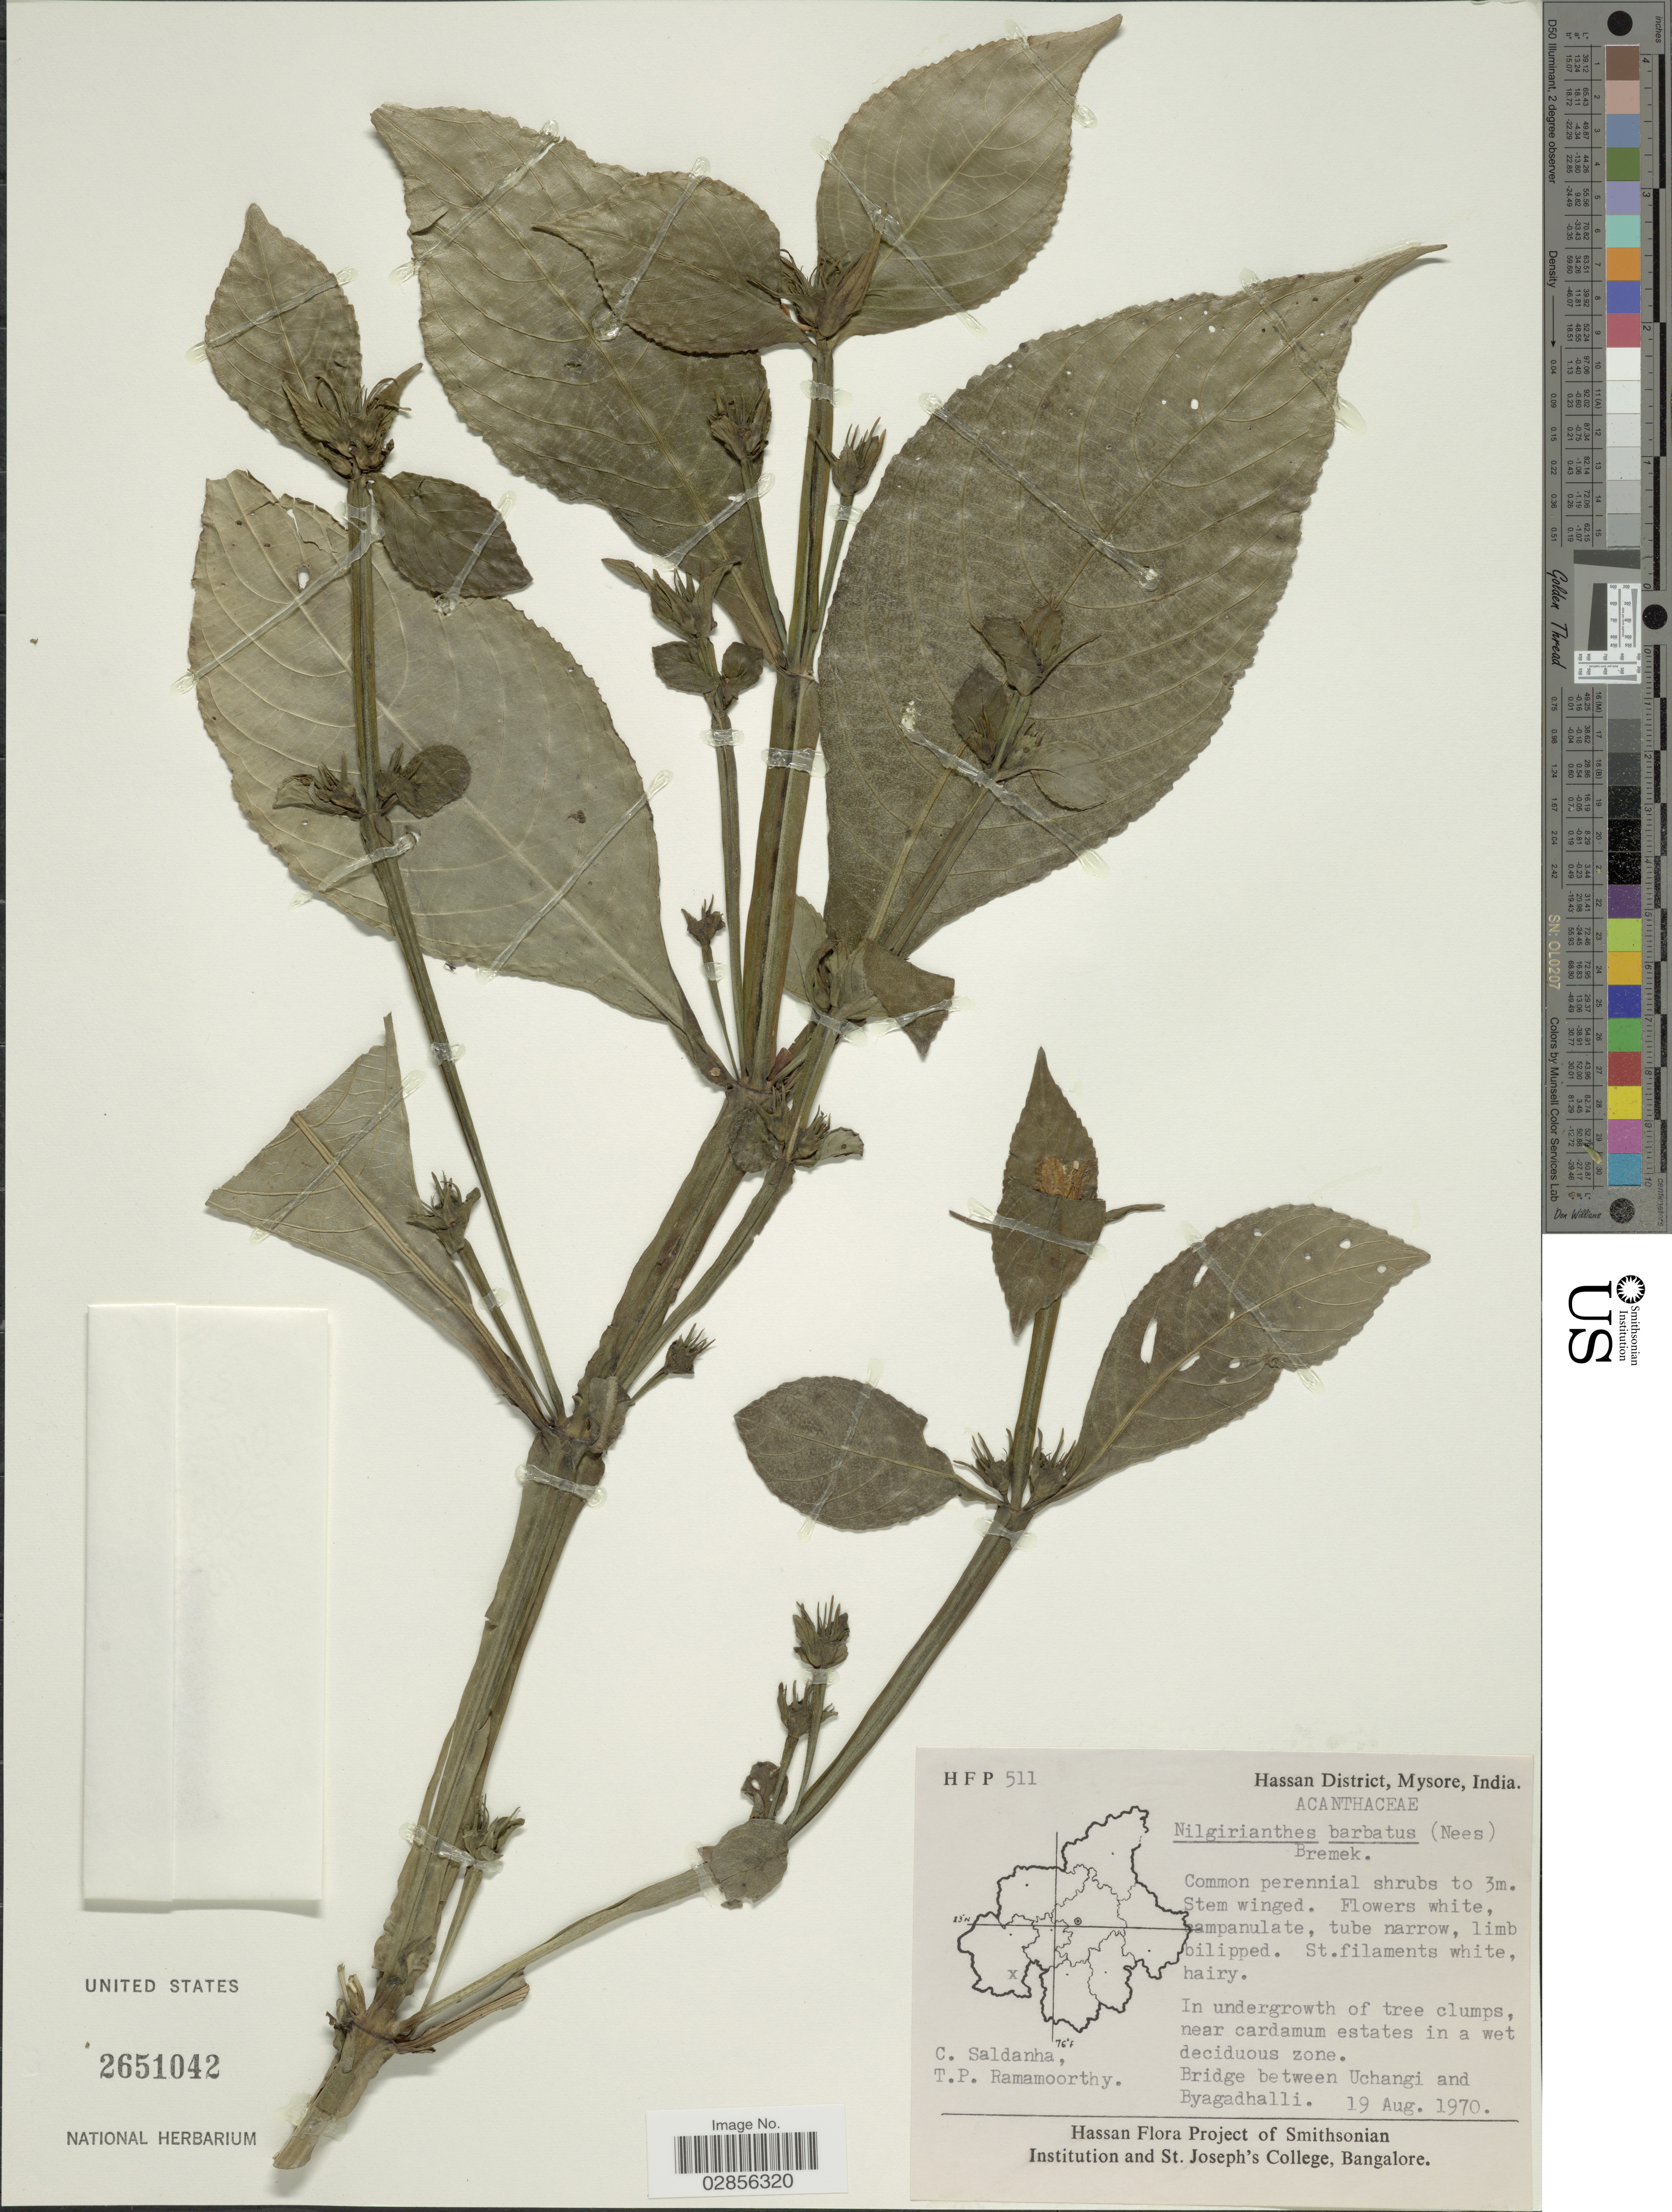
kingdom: Plantae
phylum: Tracheophyta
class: Magnoliopsida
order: Lamiales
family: Acanthaceae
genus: Strobilanthes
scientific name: Strobilanthes barbata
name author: Nees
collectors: C. Saldanha & T. P. Ramamoorthy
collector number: HFP511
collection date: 1970-08-19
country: India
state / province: Karnataka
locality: Hassan District, Mysore. Bridge between Uchangi and Byagadhalli.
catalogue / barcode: US 2651042